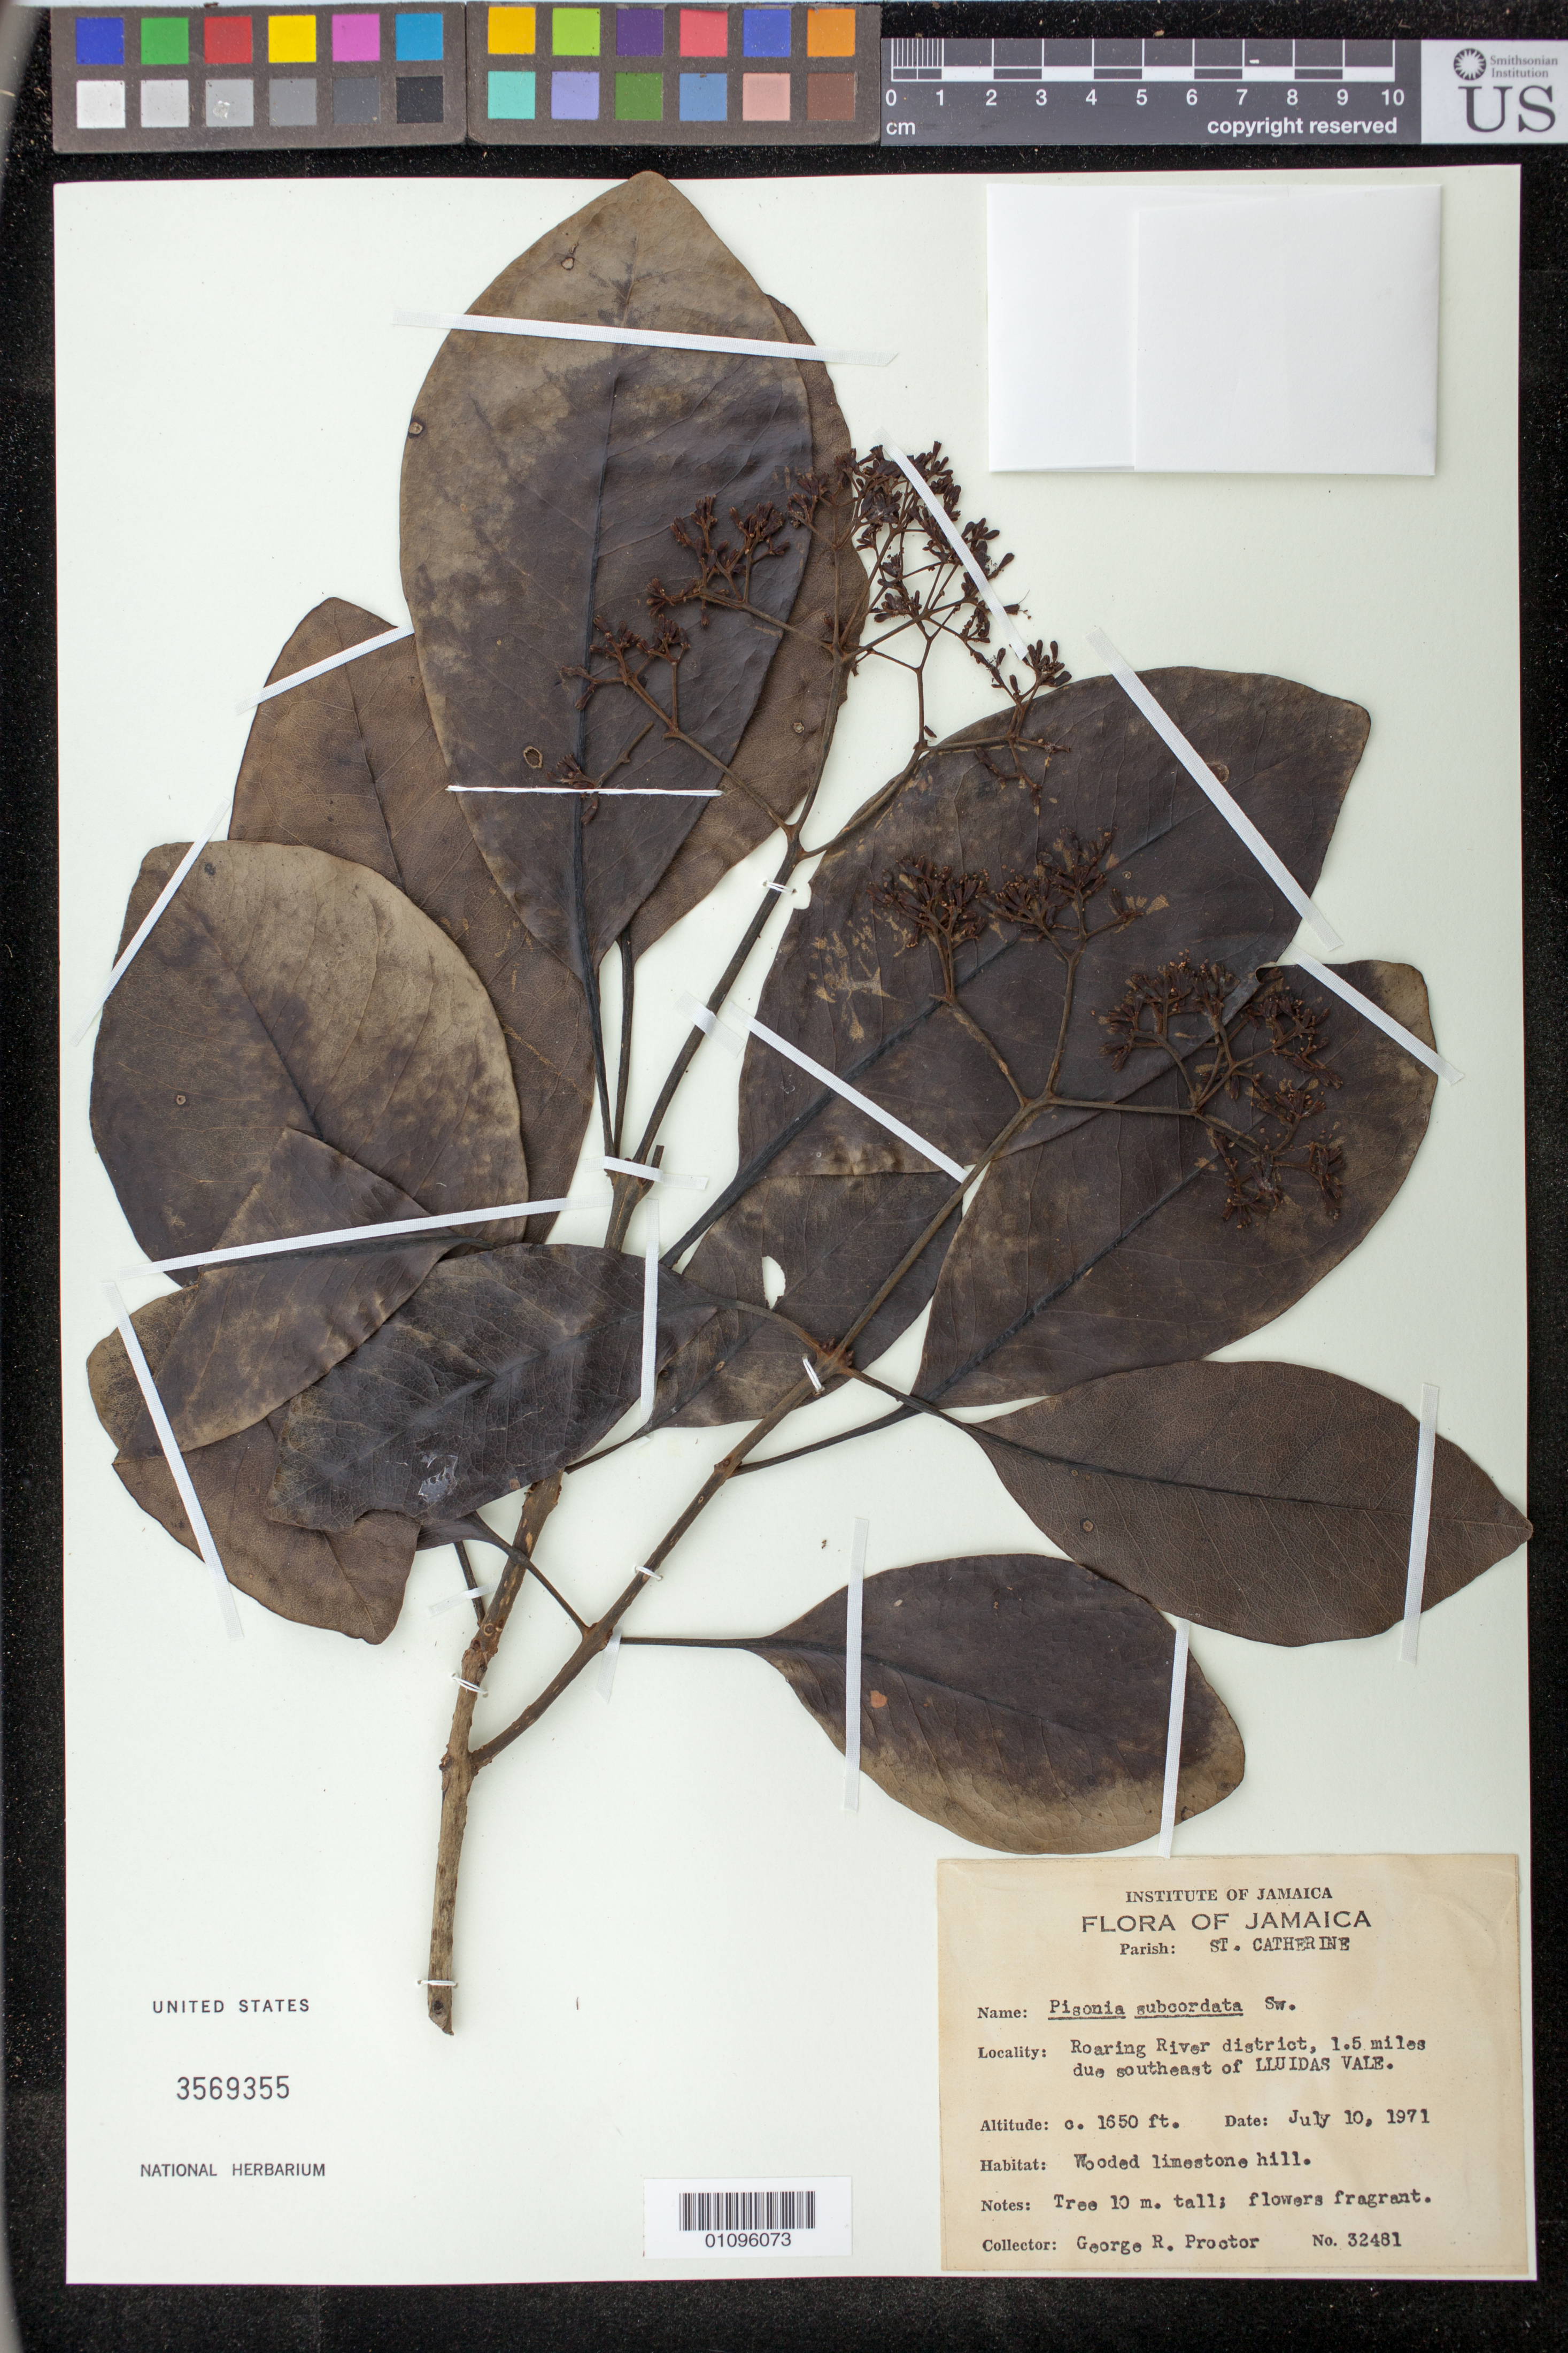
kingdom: Plantae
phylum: Tracheophyta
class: Magnoliopsida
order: Caryophyllales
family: Nyctaginaceae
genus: Pisonia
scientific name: Pisonia subcordata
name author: Sw.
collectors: G. R. Proctor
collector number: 32481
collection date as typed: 10 Jul 1971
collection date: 1971-07-10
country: Jamaica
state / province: Saint Catherine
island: Jamaica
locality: Roaring River District, 1.5 miles du SE of Lluidas Vale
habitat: Wooded limestone hill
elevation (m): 503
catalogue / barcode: US 3569355